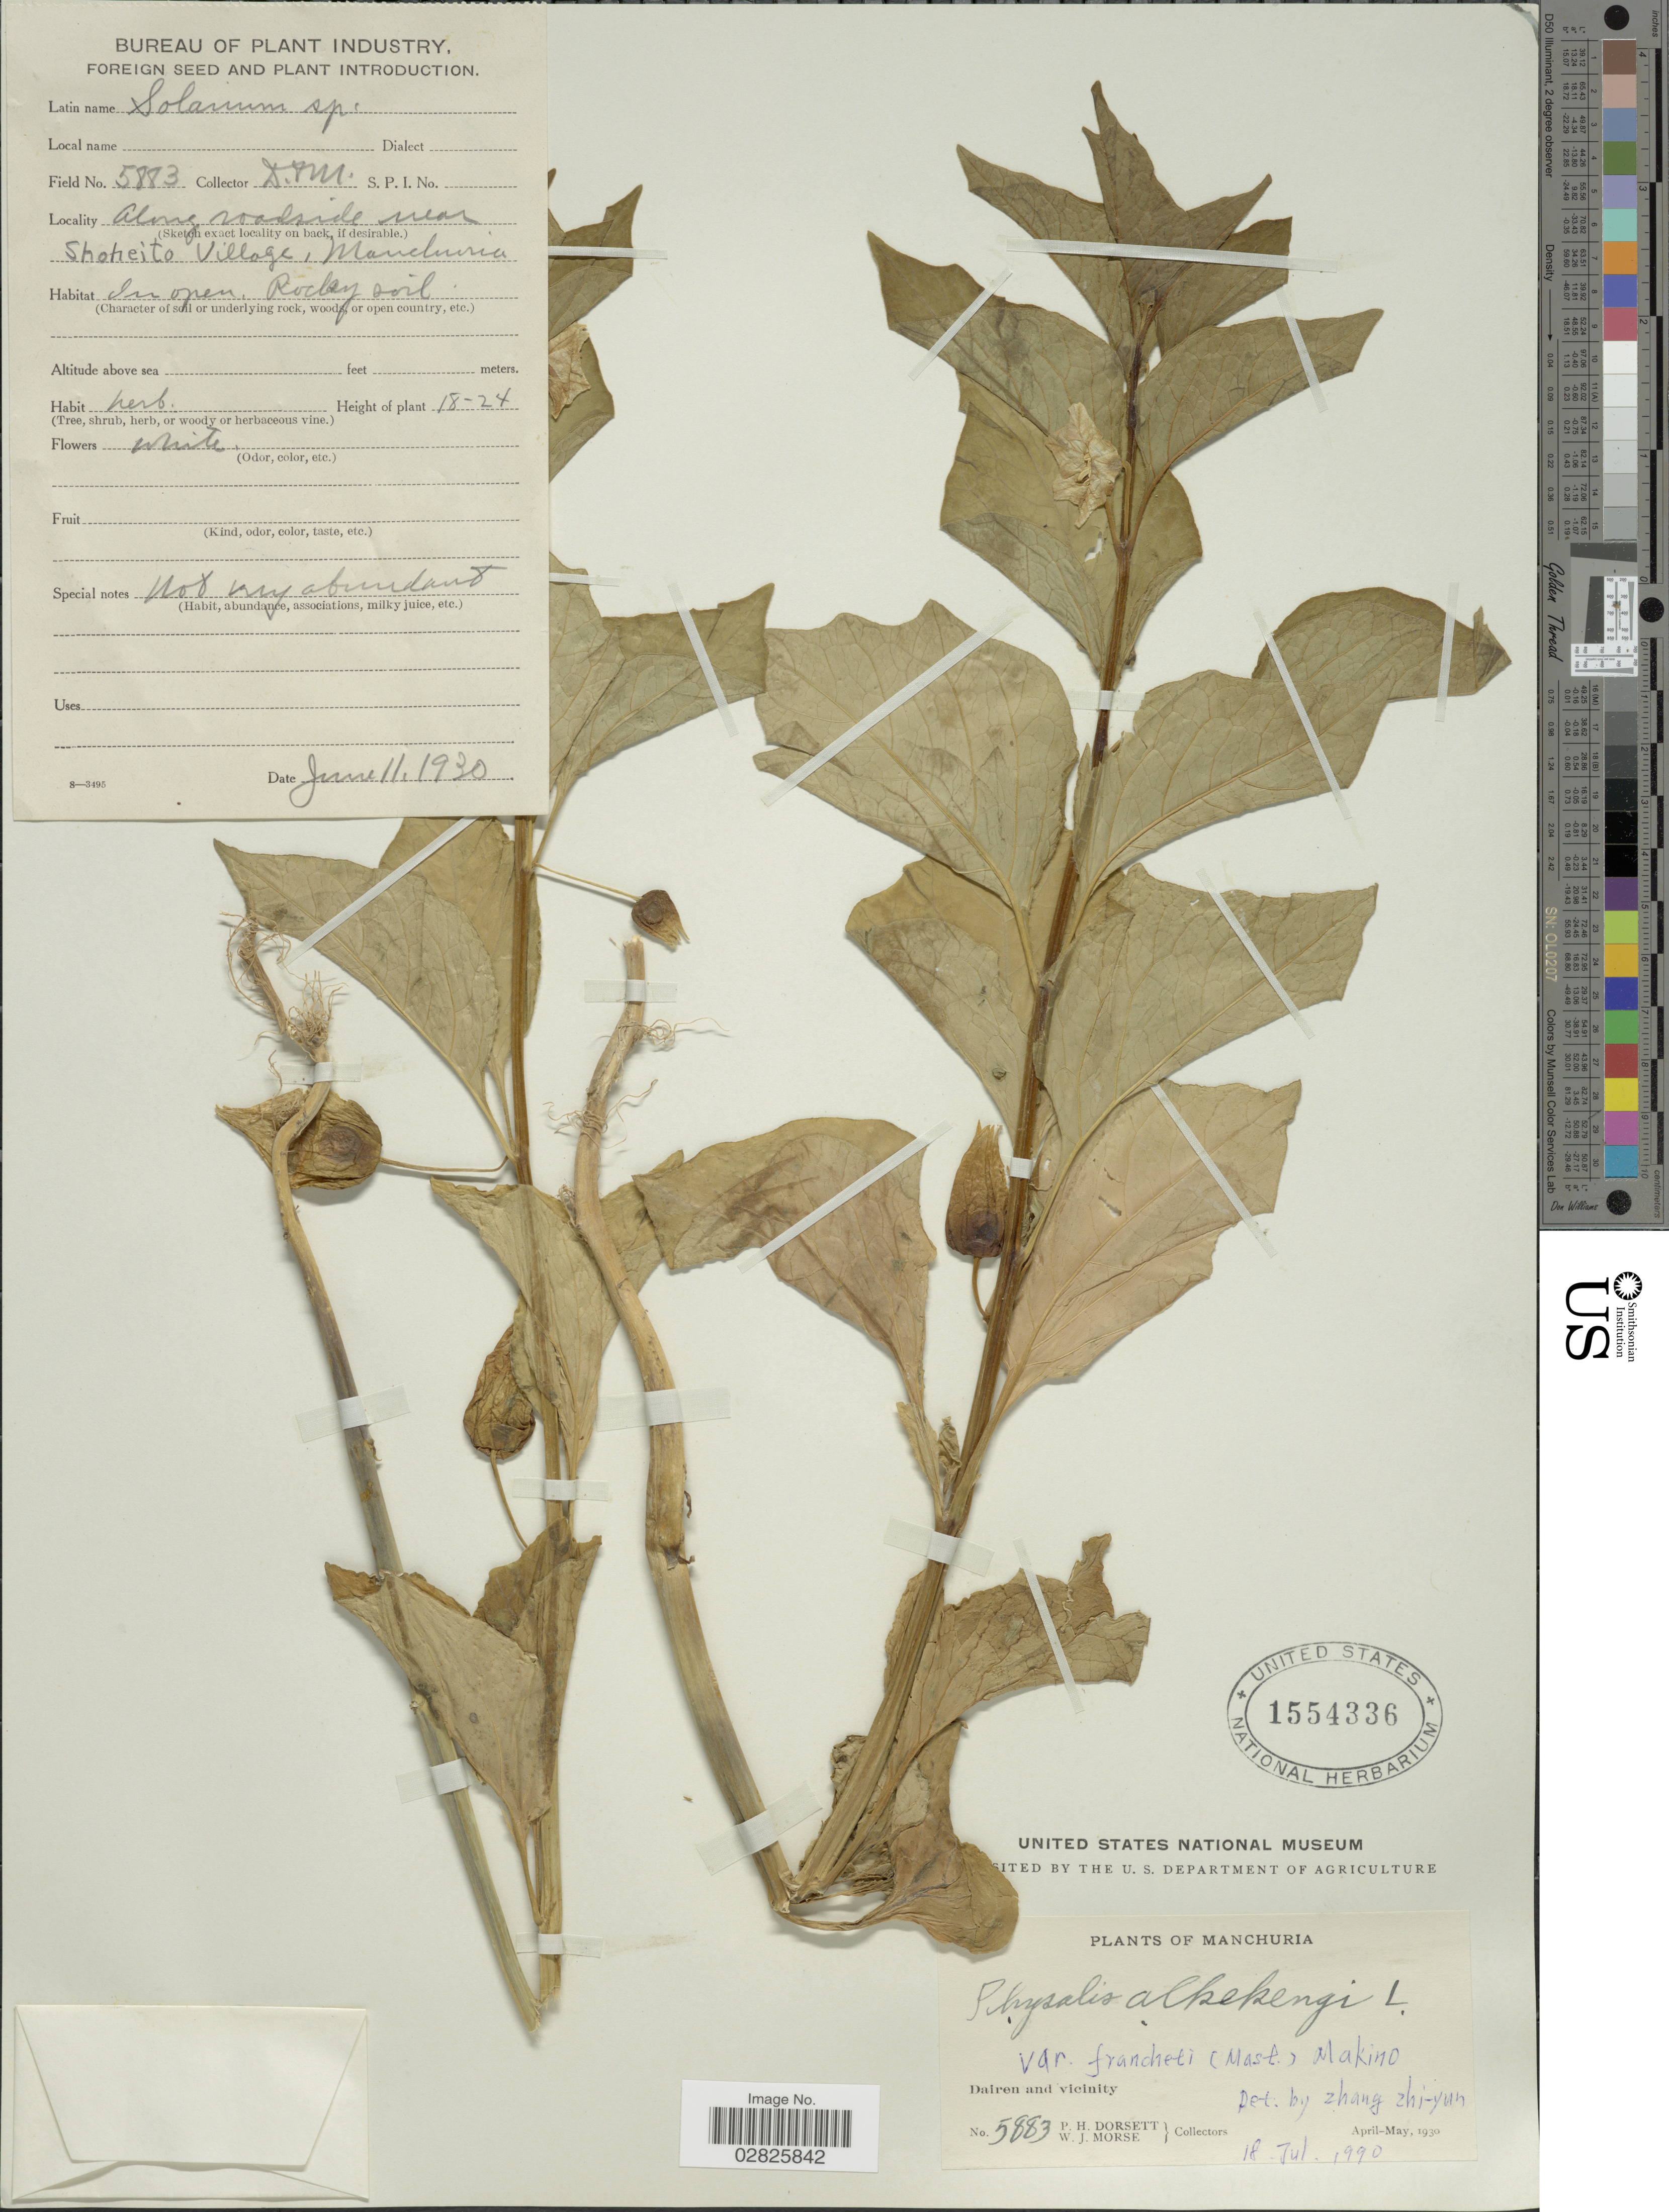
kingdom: Plantae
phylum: Tracheophyta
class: Magnoliopsida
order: Solanales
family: Solanaceae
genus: Physalis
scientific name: Physalis alkekengi var. franchetii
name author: (Mast.) Makino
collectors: P. H. Dorsett & W. J. Morse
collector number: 5883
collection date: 1930-06-11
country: China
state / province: Liaoning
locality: Manchuria. Dairen and vicinity. Along roadside near Shoheito Village.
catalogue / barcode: US 1554336